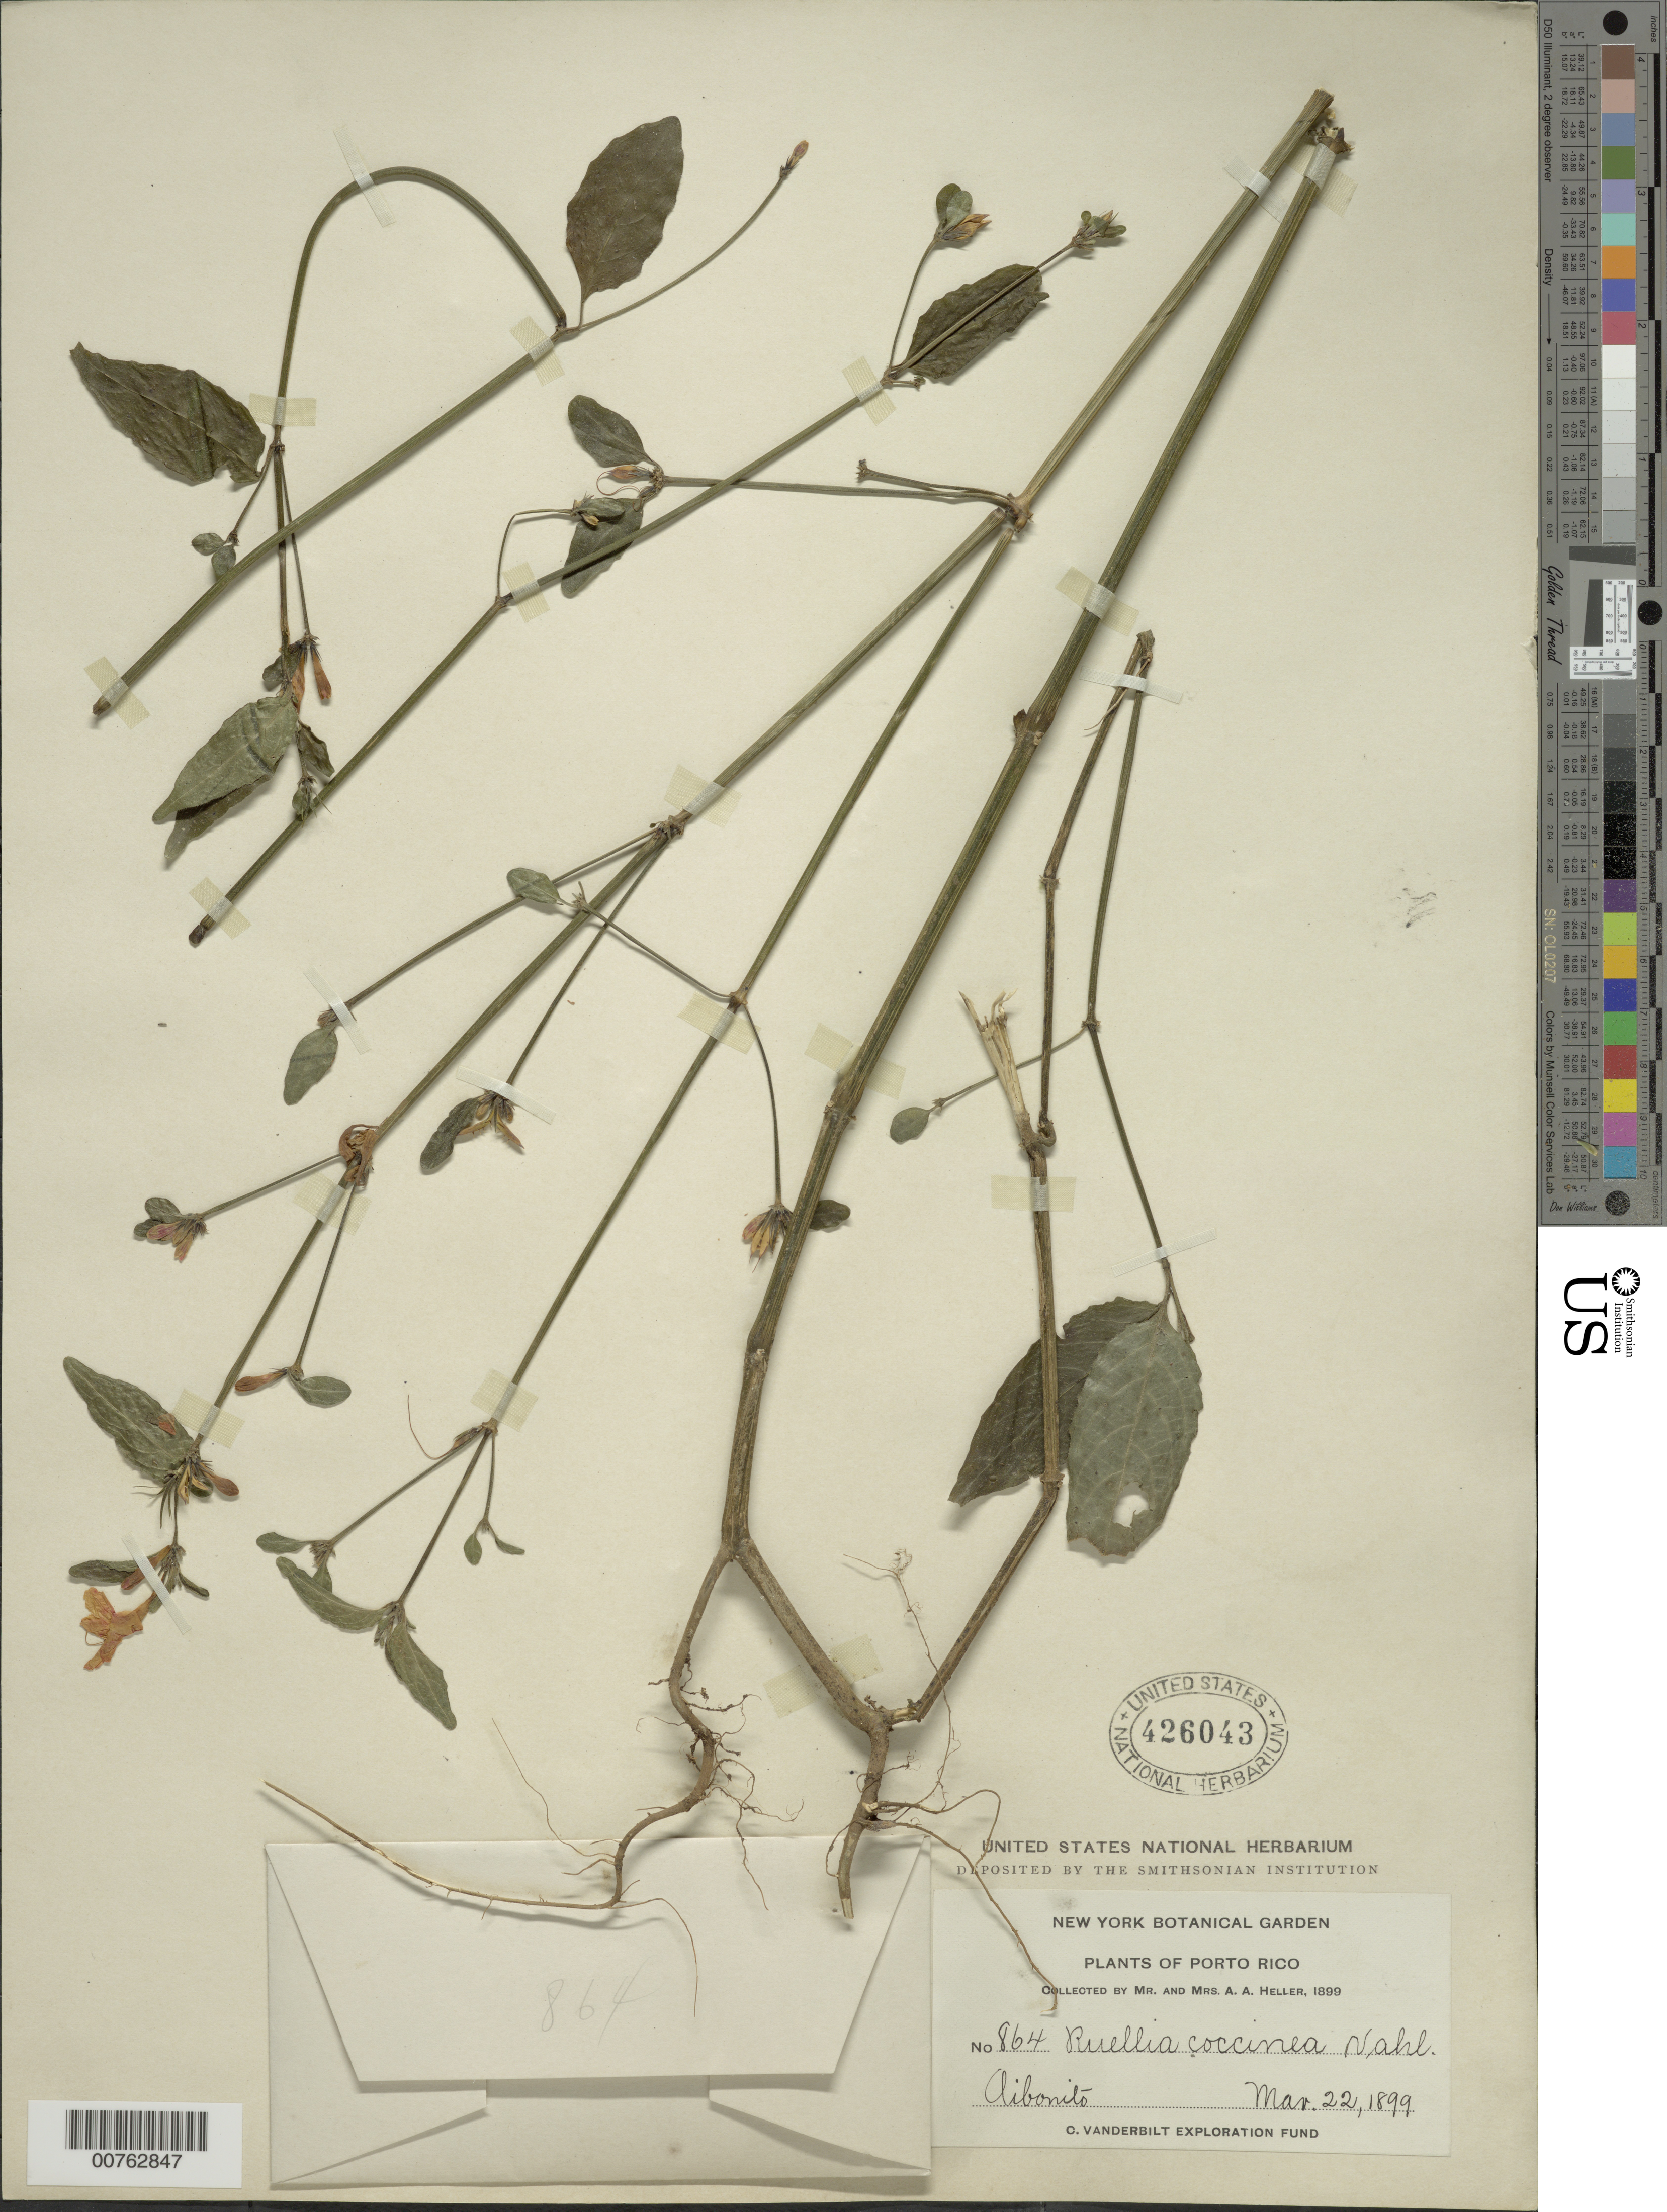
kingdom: Plantae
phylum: Tracheophyta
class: Magnoliopsida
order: Lamiales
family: Acanthaceae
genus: Ruellia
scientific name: Ruellia coccinea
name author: (L.) Vahl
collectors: A. A. Heller & E. G. Heller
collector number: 864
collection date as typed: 22 Mar 1899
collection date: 1899-03-22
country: Puerto Rico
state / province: Abonito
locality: Aibonito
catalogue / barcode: US 426043